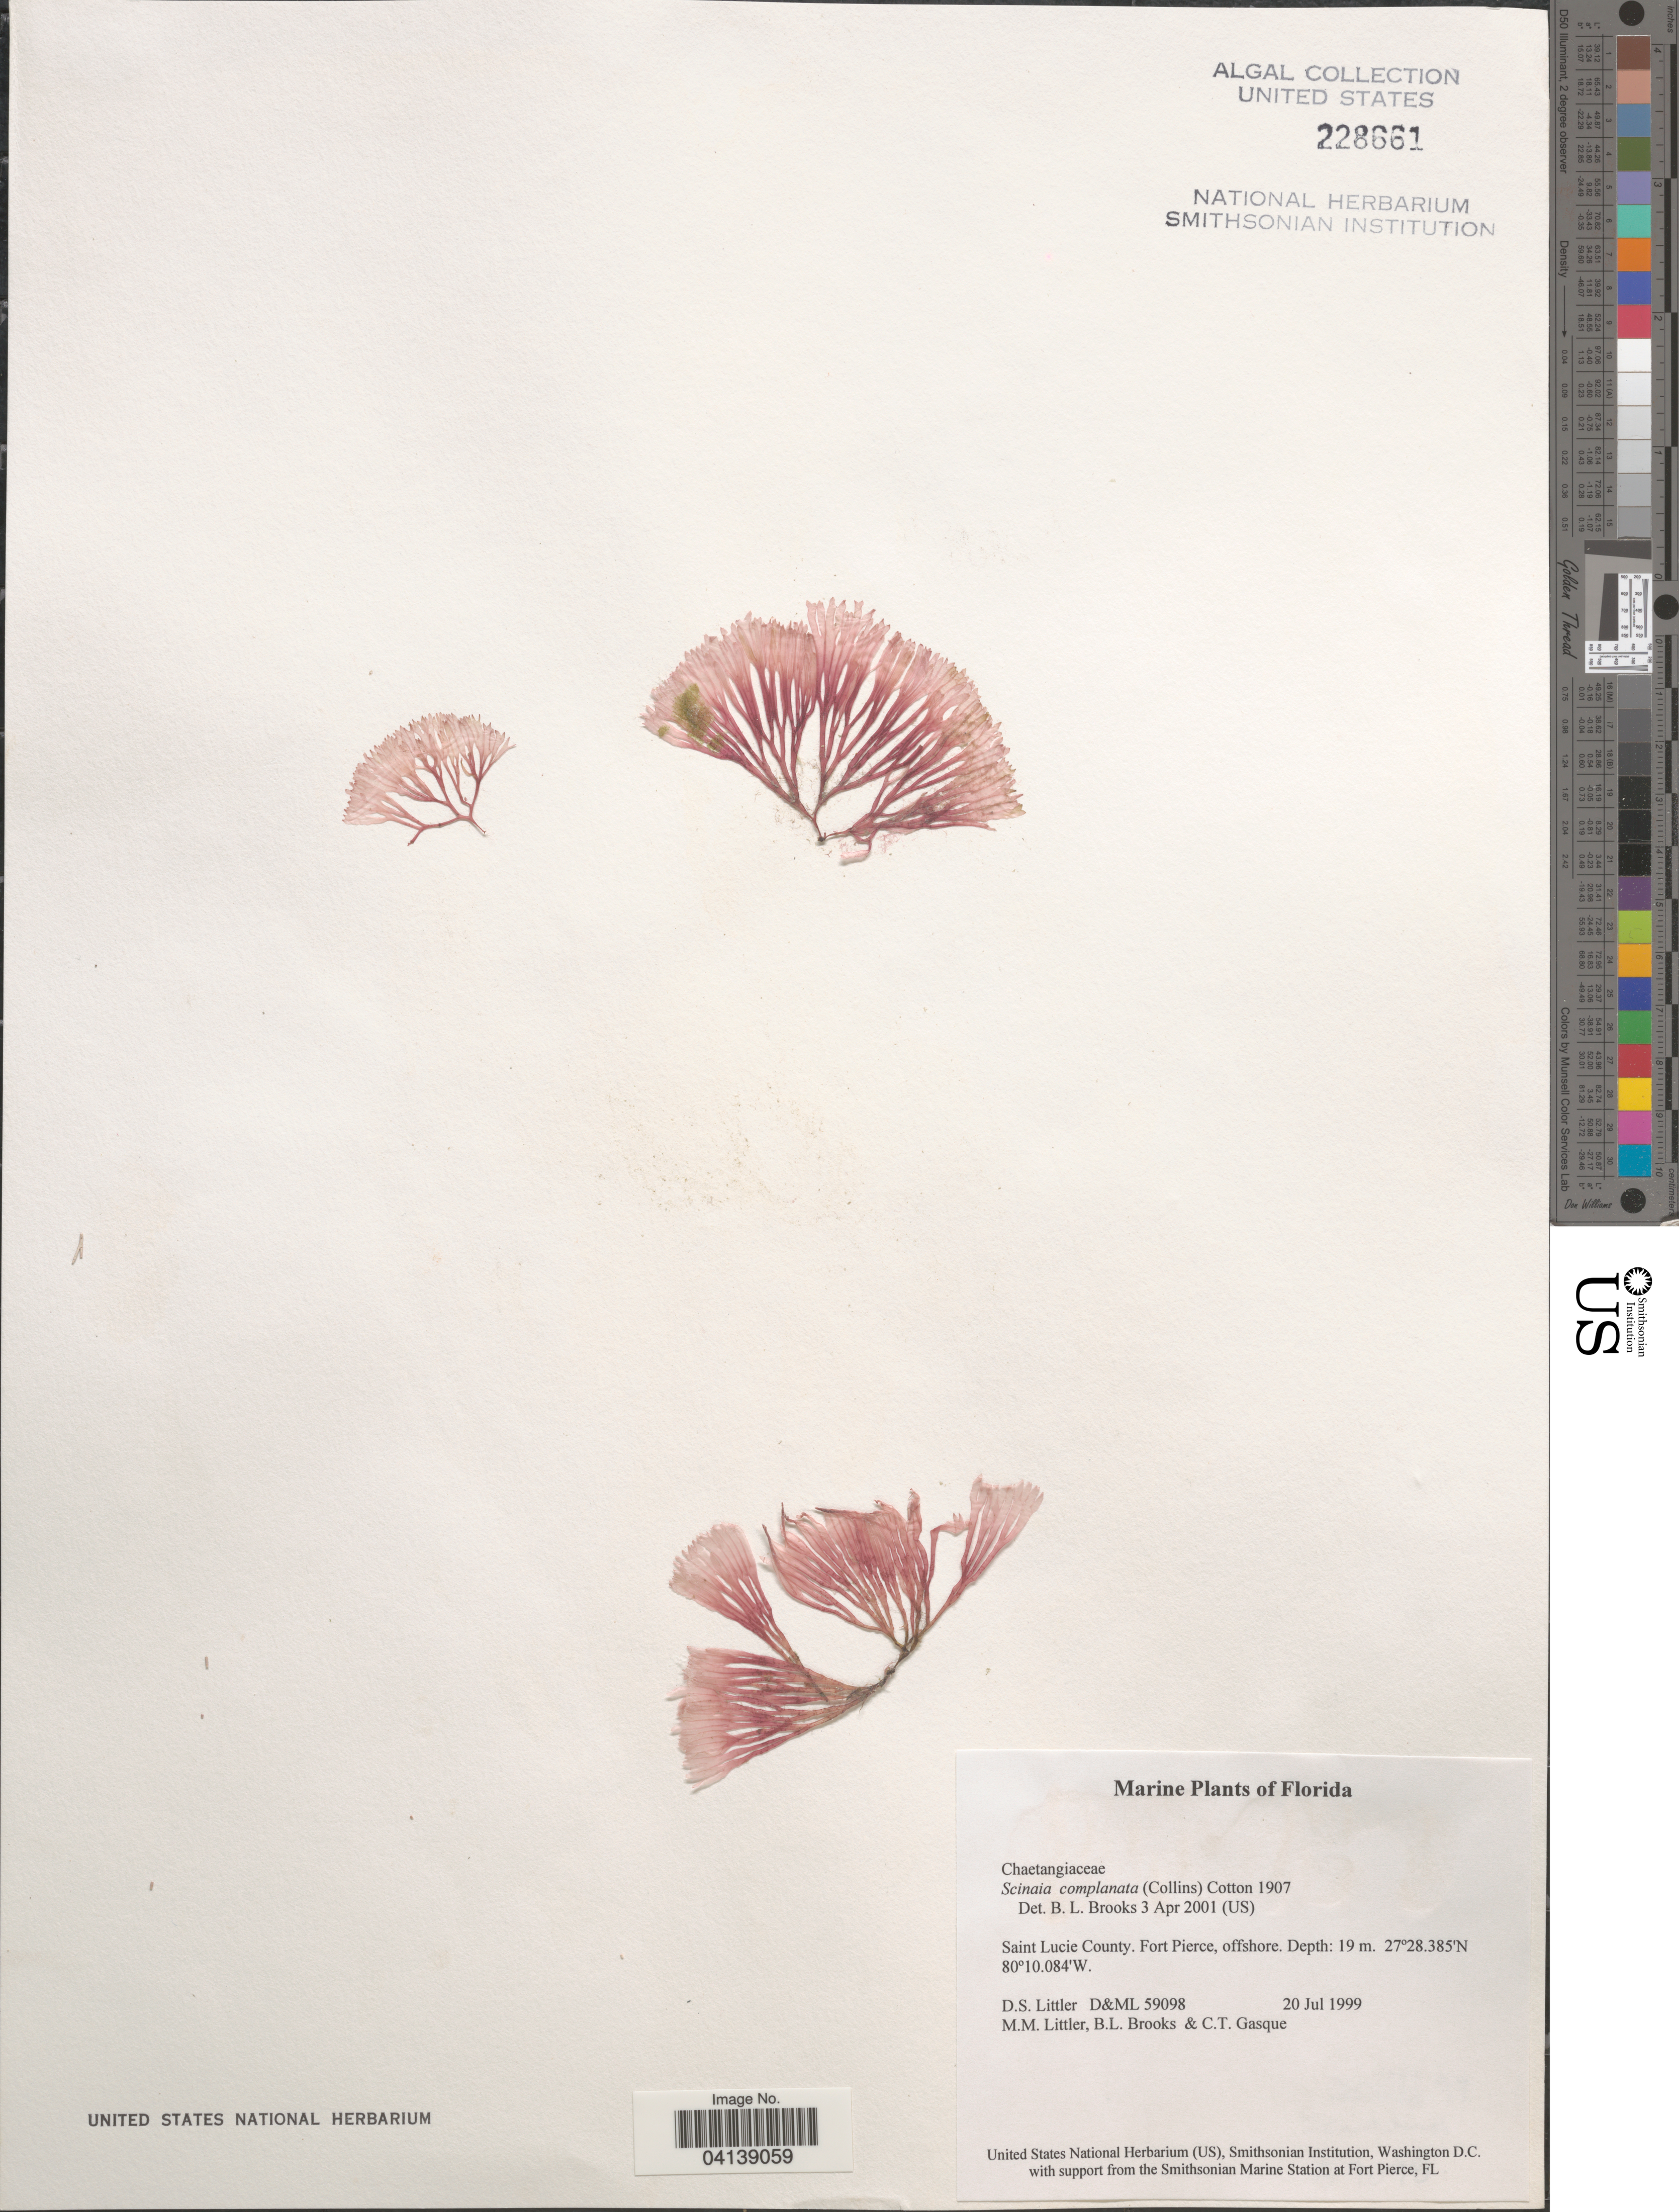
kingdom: Plantae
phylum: Rhodophyta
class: Florideophyceae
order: Nemaliales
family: Scinaiaceae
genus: Scinaia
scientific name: Scinaia complanata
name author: (Collins in Collins et al.) Cotton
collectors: D. S. Littler, B. Brooks & C. Gasque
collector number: D&ML 59098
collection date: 1999-07-20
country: United States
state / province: Florida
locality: Saint Lucie County. Fort Pierce, offshore.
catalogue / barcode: US 228661